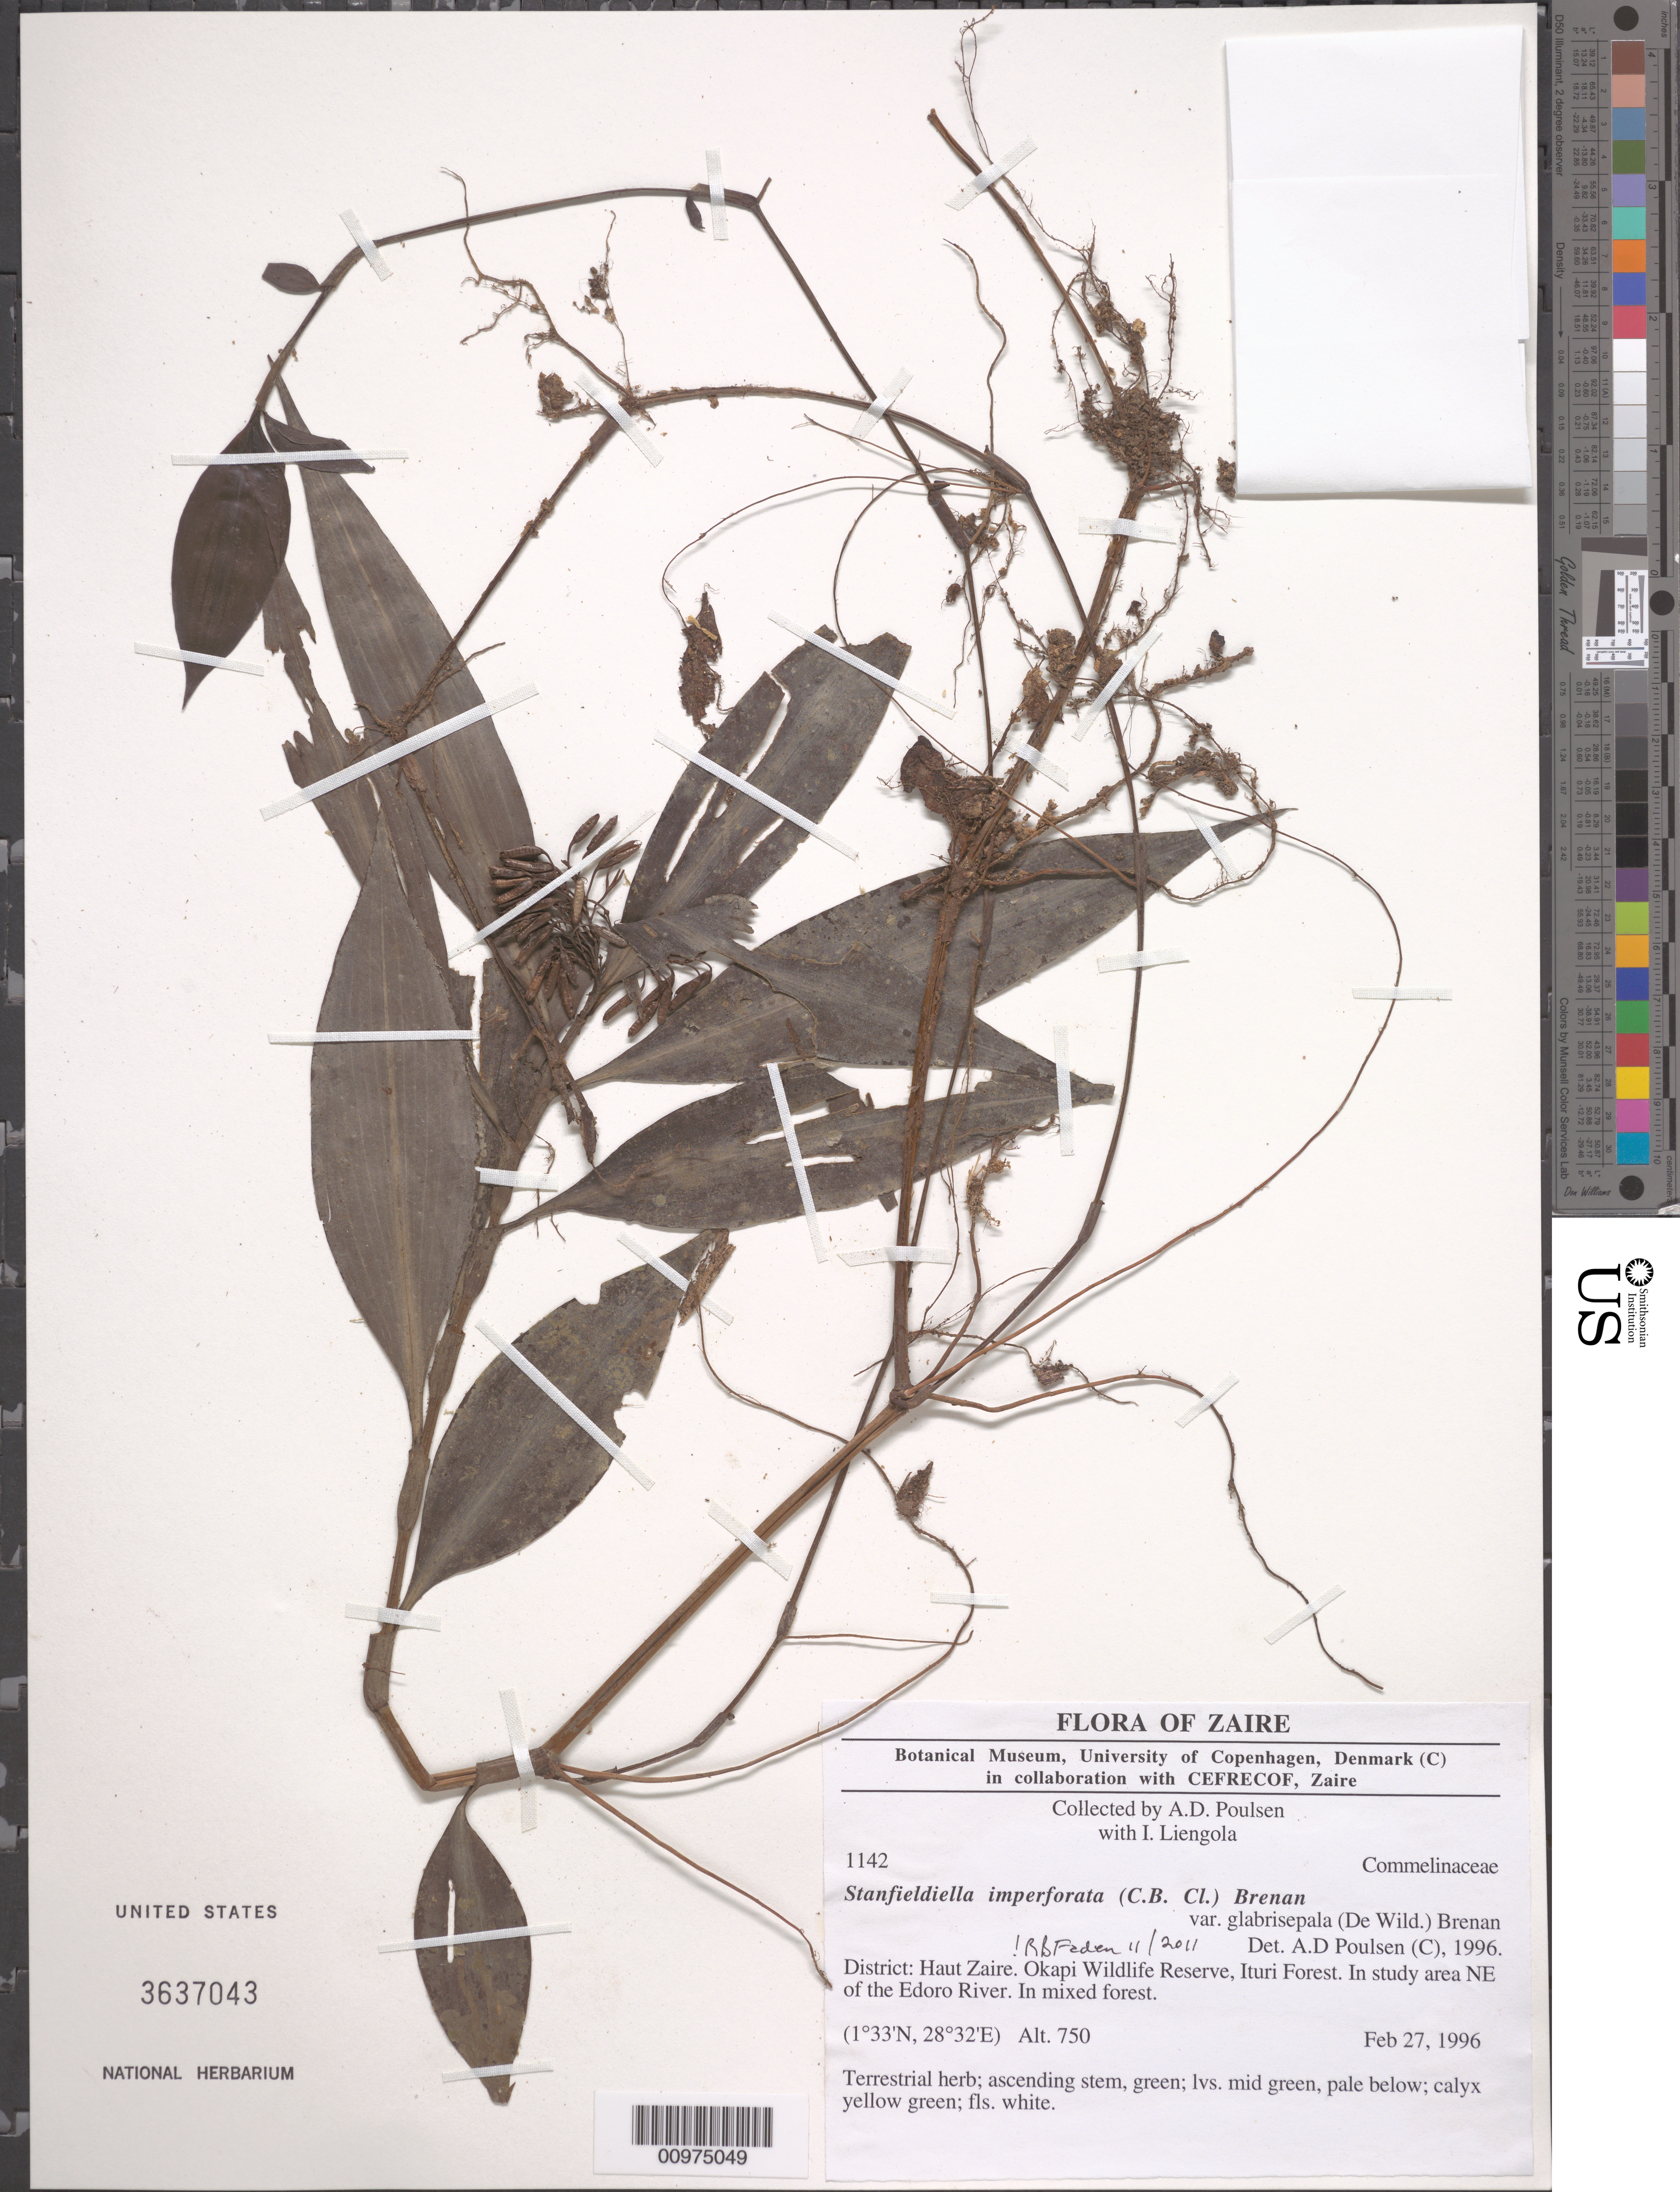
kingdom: Plantae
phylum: Tracheophyta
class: Liliopsida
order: Commelinales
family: Commelinaceae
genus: Stanfieldiella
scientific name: Stanfieldiella imperforata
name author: (C.B. Clarke) Brenan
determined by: Faden, Robert B., (US), Smithsonian Institution - National Museum of Natural History (UNITED STATES)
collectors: A. Poulsen & I. Liengola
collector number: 1142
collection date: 1996-02-27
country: Congo, Democratic Republic of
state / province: Nord-Kivu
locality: Okapi Wildlife Reserve, Ituri Forest. In study area NE of the Edoro River.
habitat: In mixed forest.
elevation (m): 750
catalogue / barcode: US 3637043